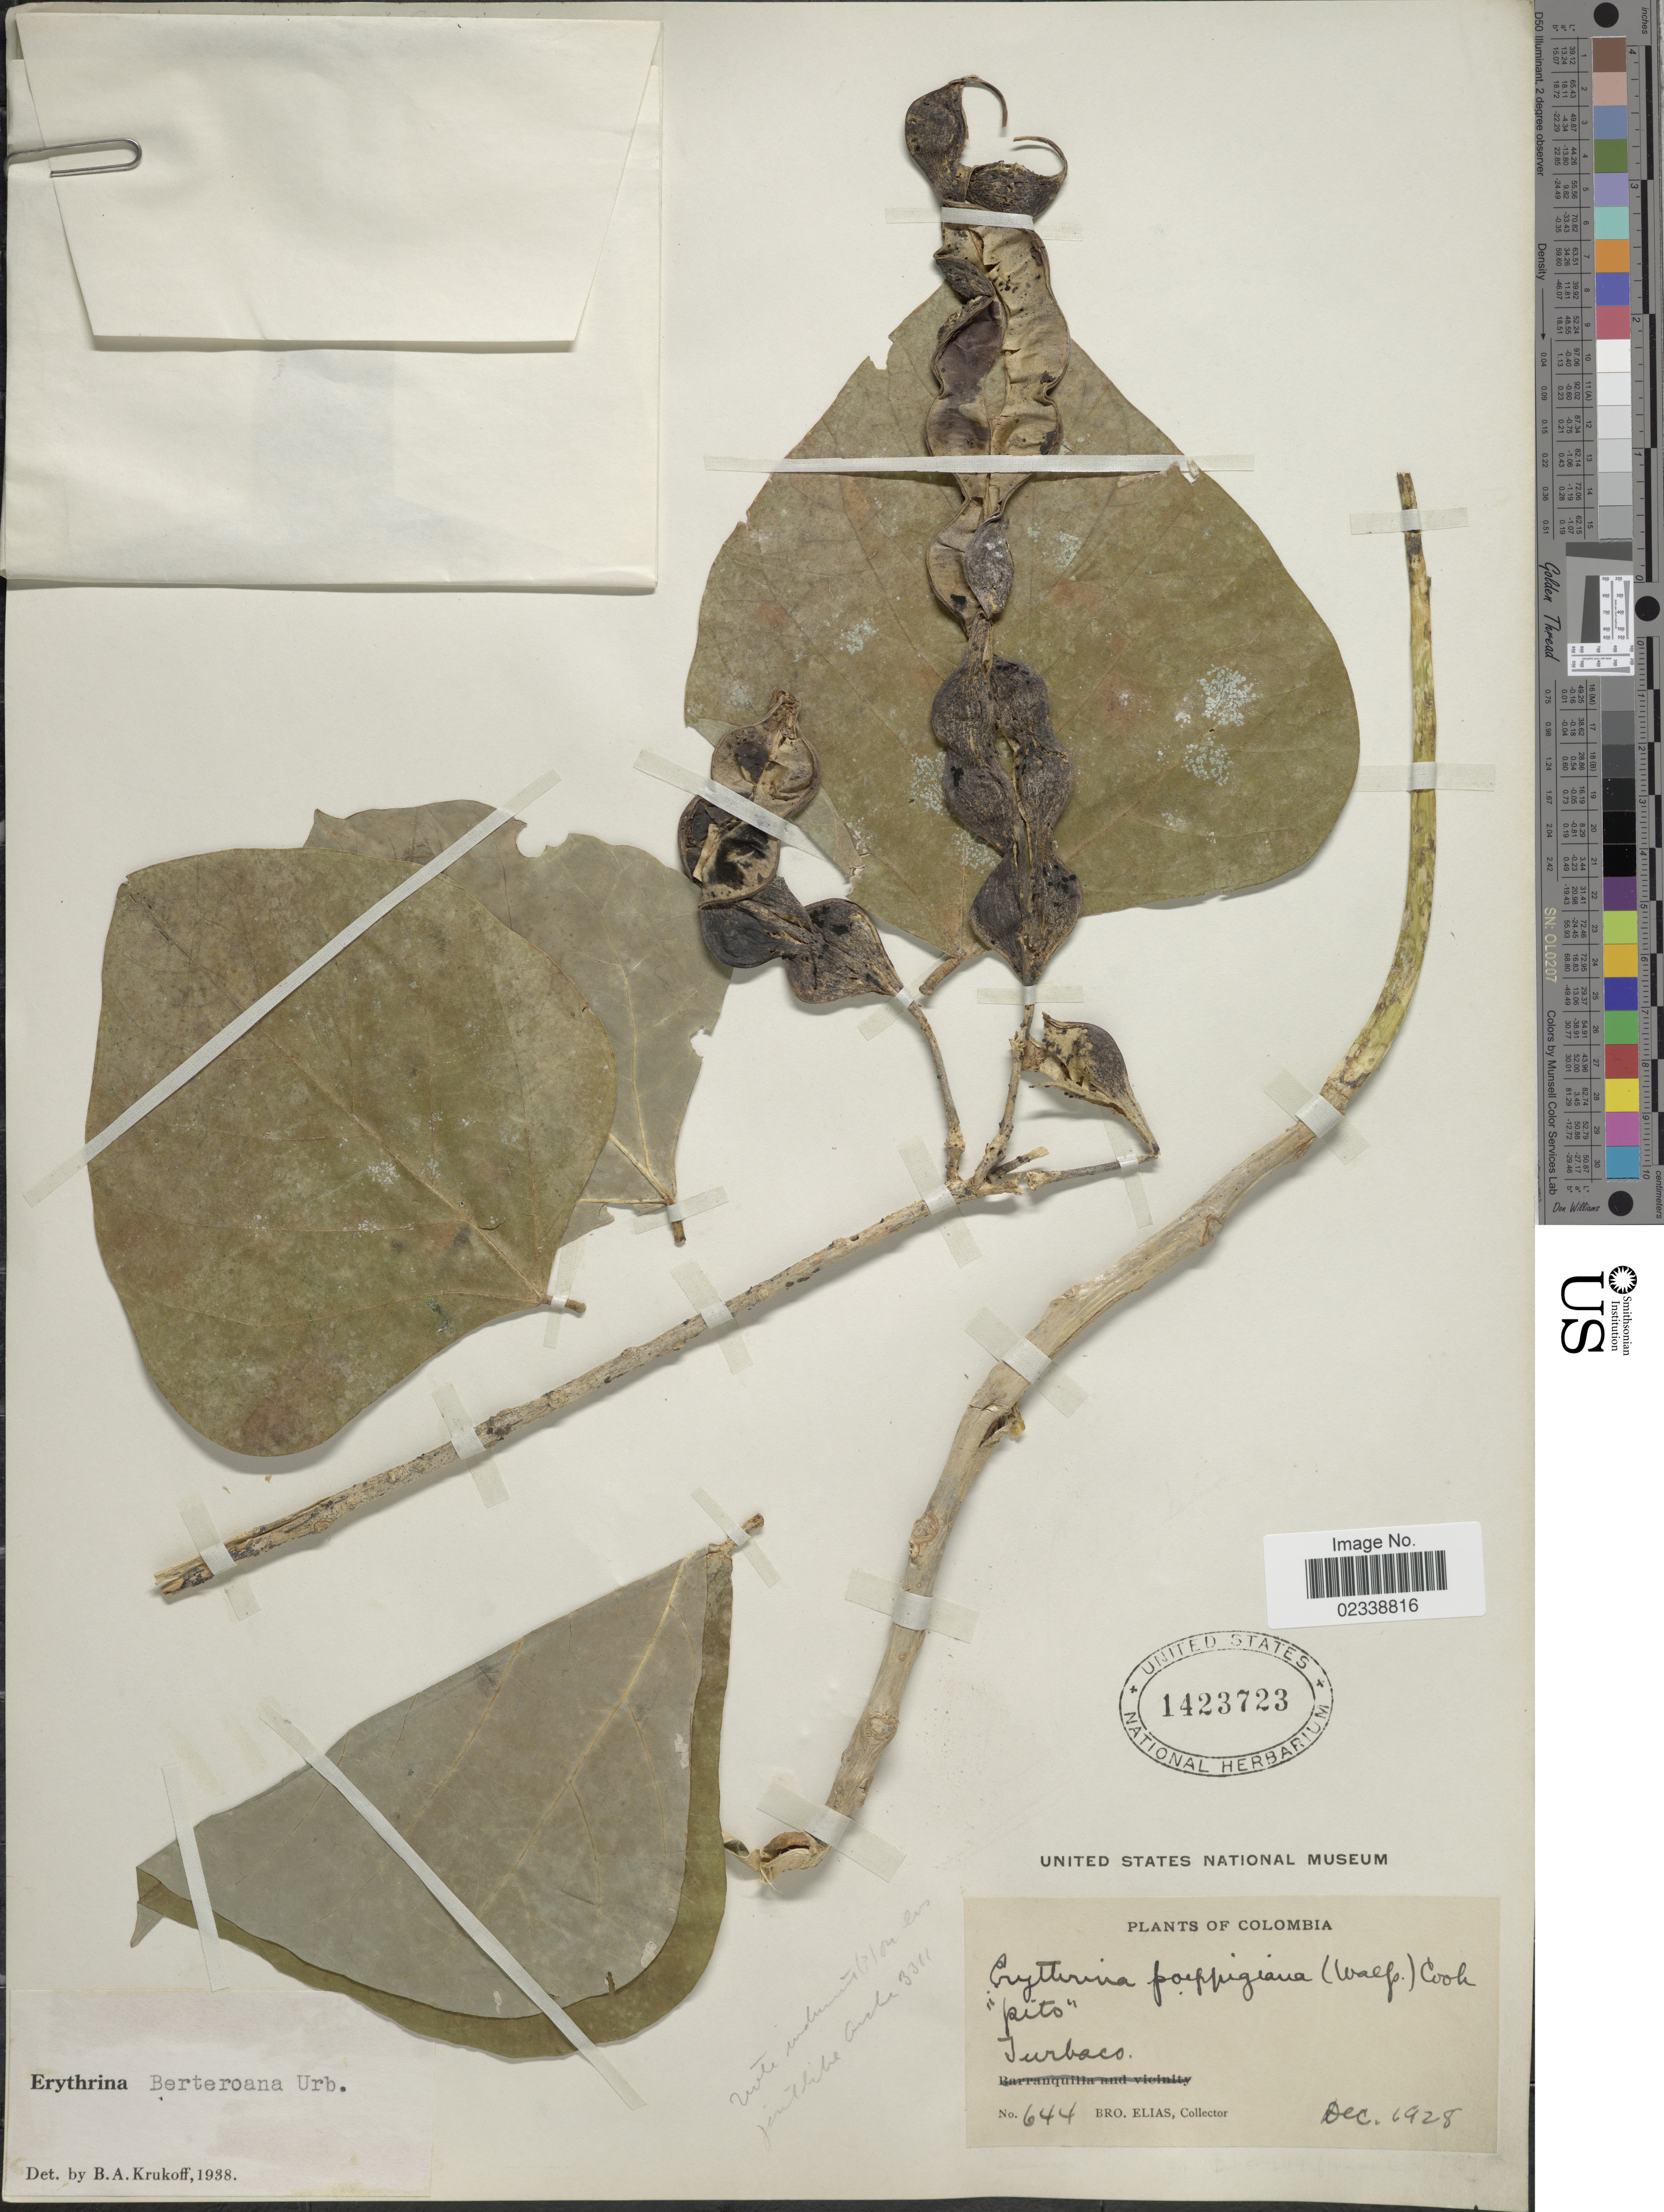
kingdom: Plantae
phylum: Tracheophyta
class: Magnoliopsida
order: Fabales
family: Fabaceae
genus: Erythrina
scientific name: Erythrina berteroana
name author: Urb.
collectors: Bro. Elias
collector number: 644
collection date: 1928-12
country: Colombia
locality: Turbaco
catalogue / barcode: US 1423723